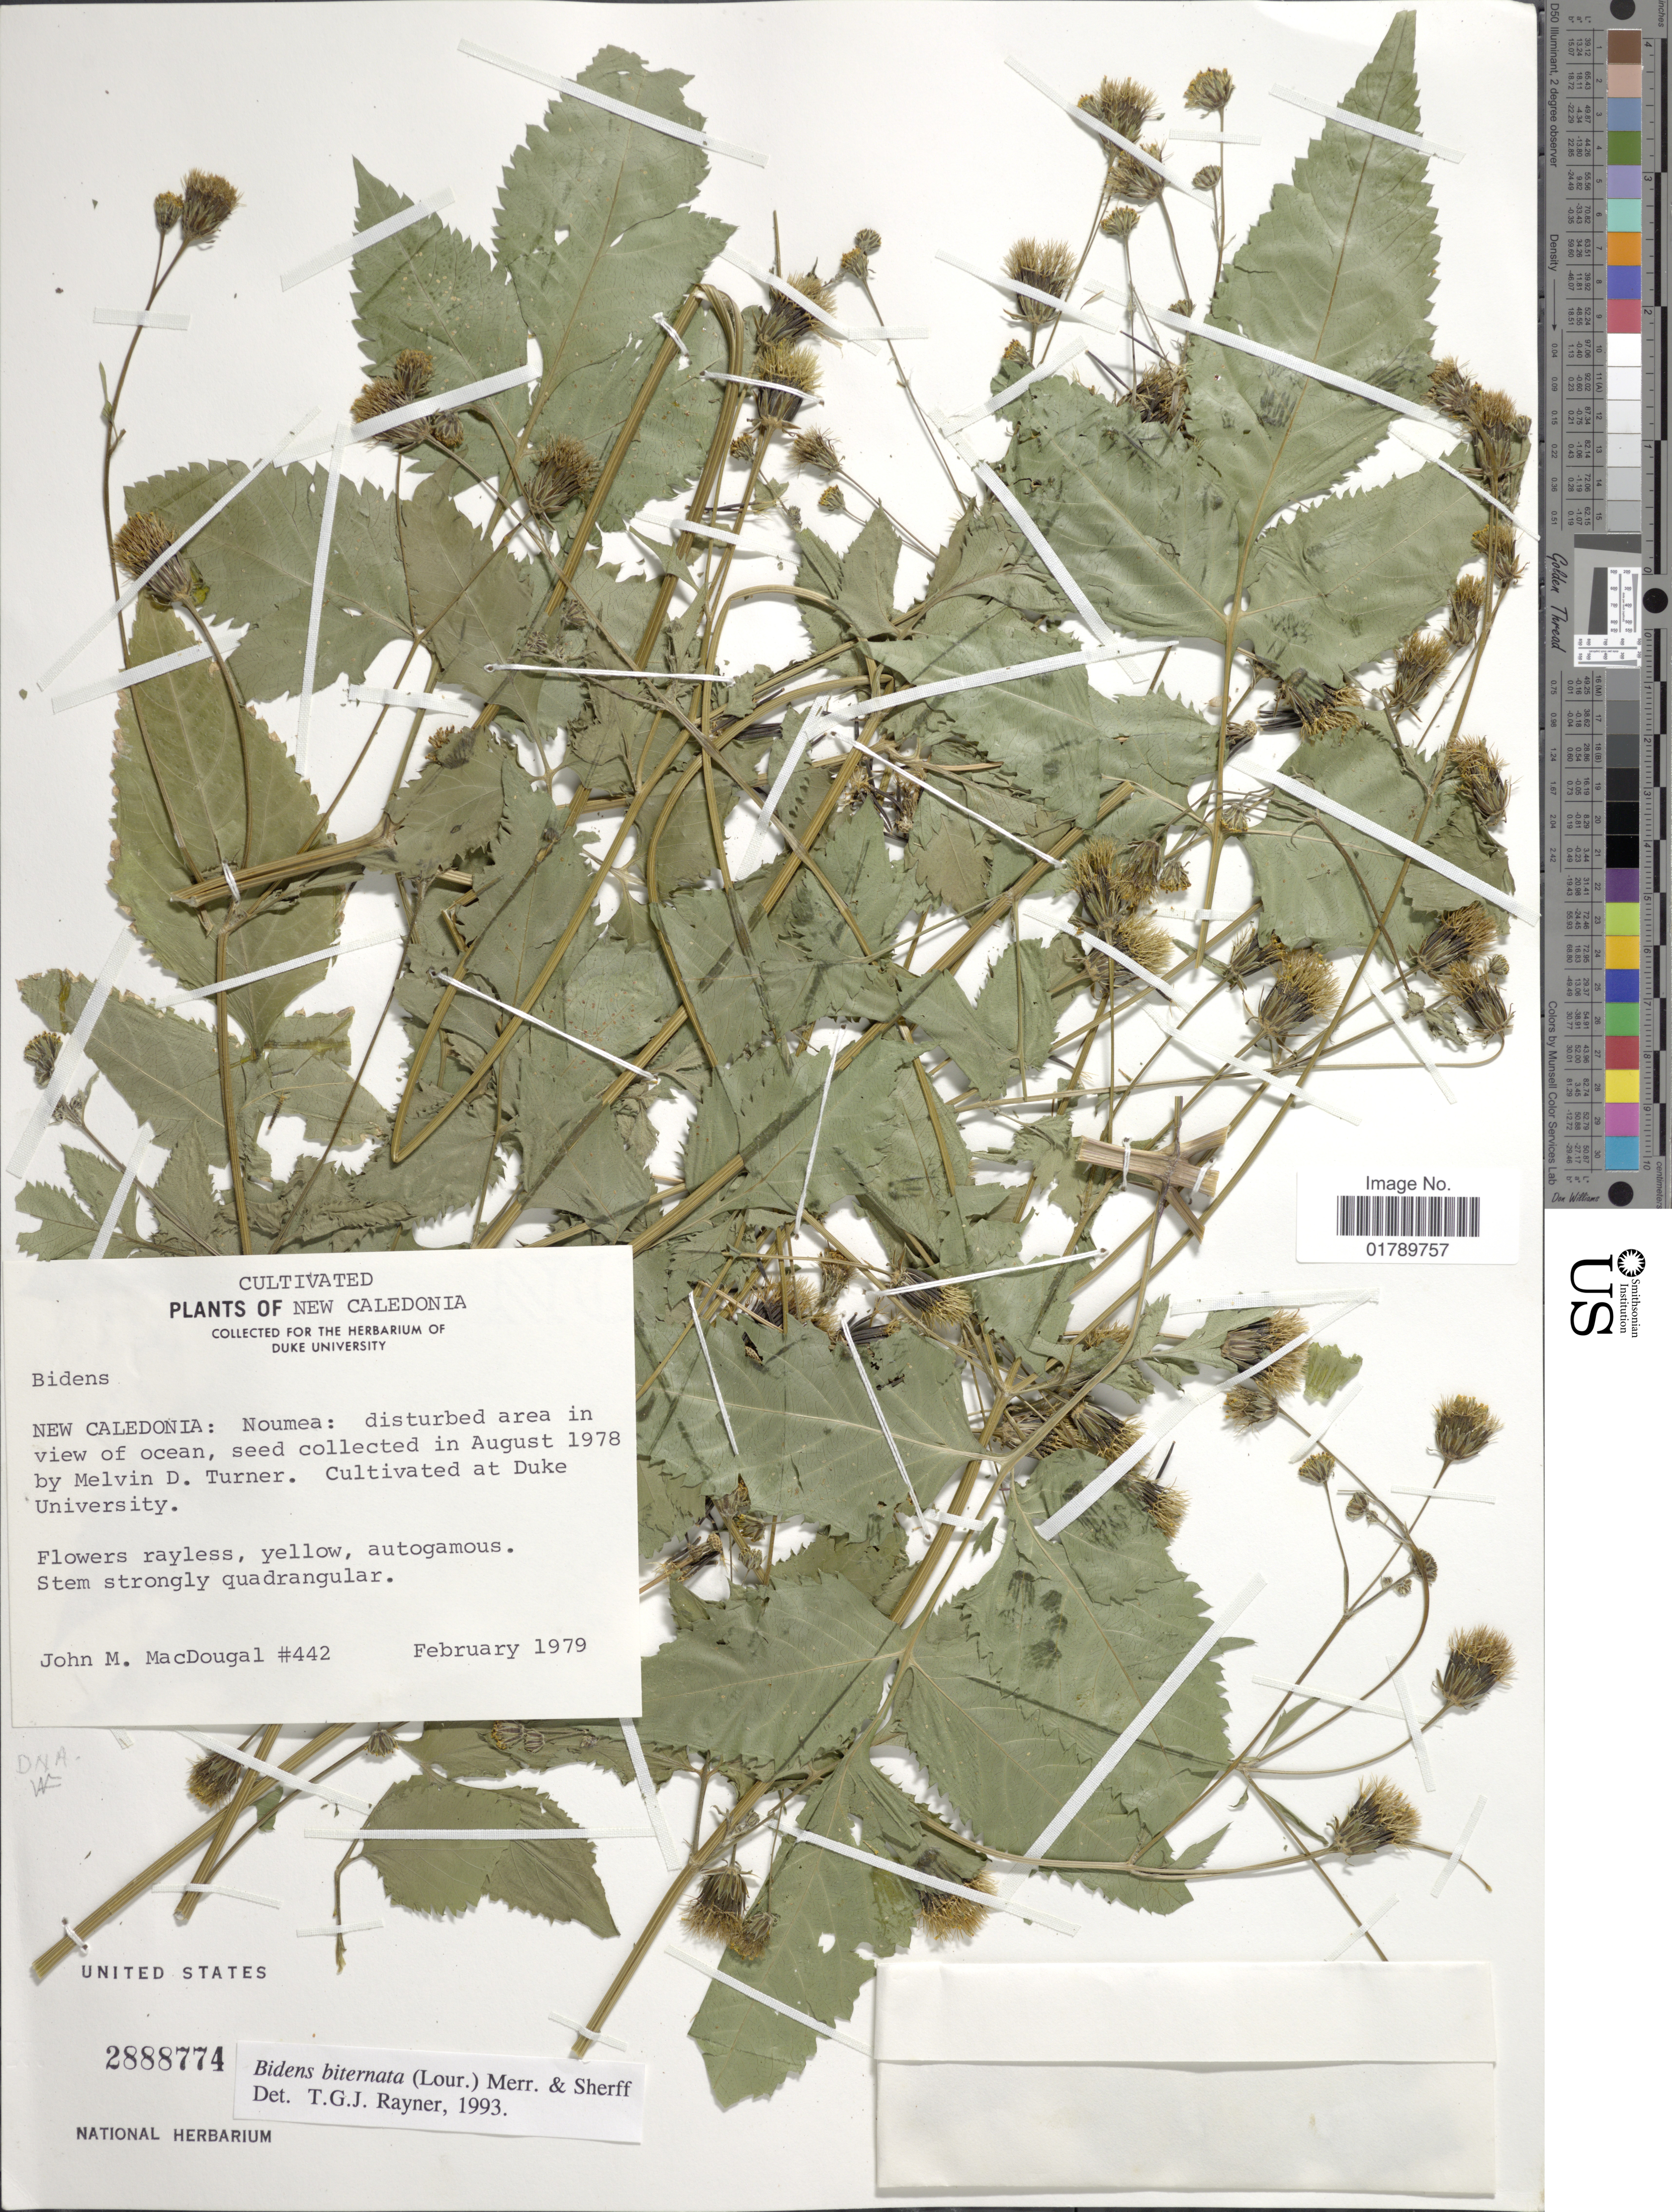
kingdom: Plantae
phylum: Tracheophyta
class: Magnoliopsida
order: Asterales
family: Asteraceae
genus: Bidens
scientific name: Bidens biternata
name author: (Lour.) Merr. & Sherff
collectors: J. M. MacDougal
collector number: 442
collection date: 1979-02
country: New Caledonia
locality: Noumea: disturbed area in view of ocean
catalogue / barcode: US 2888774